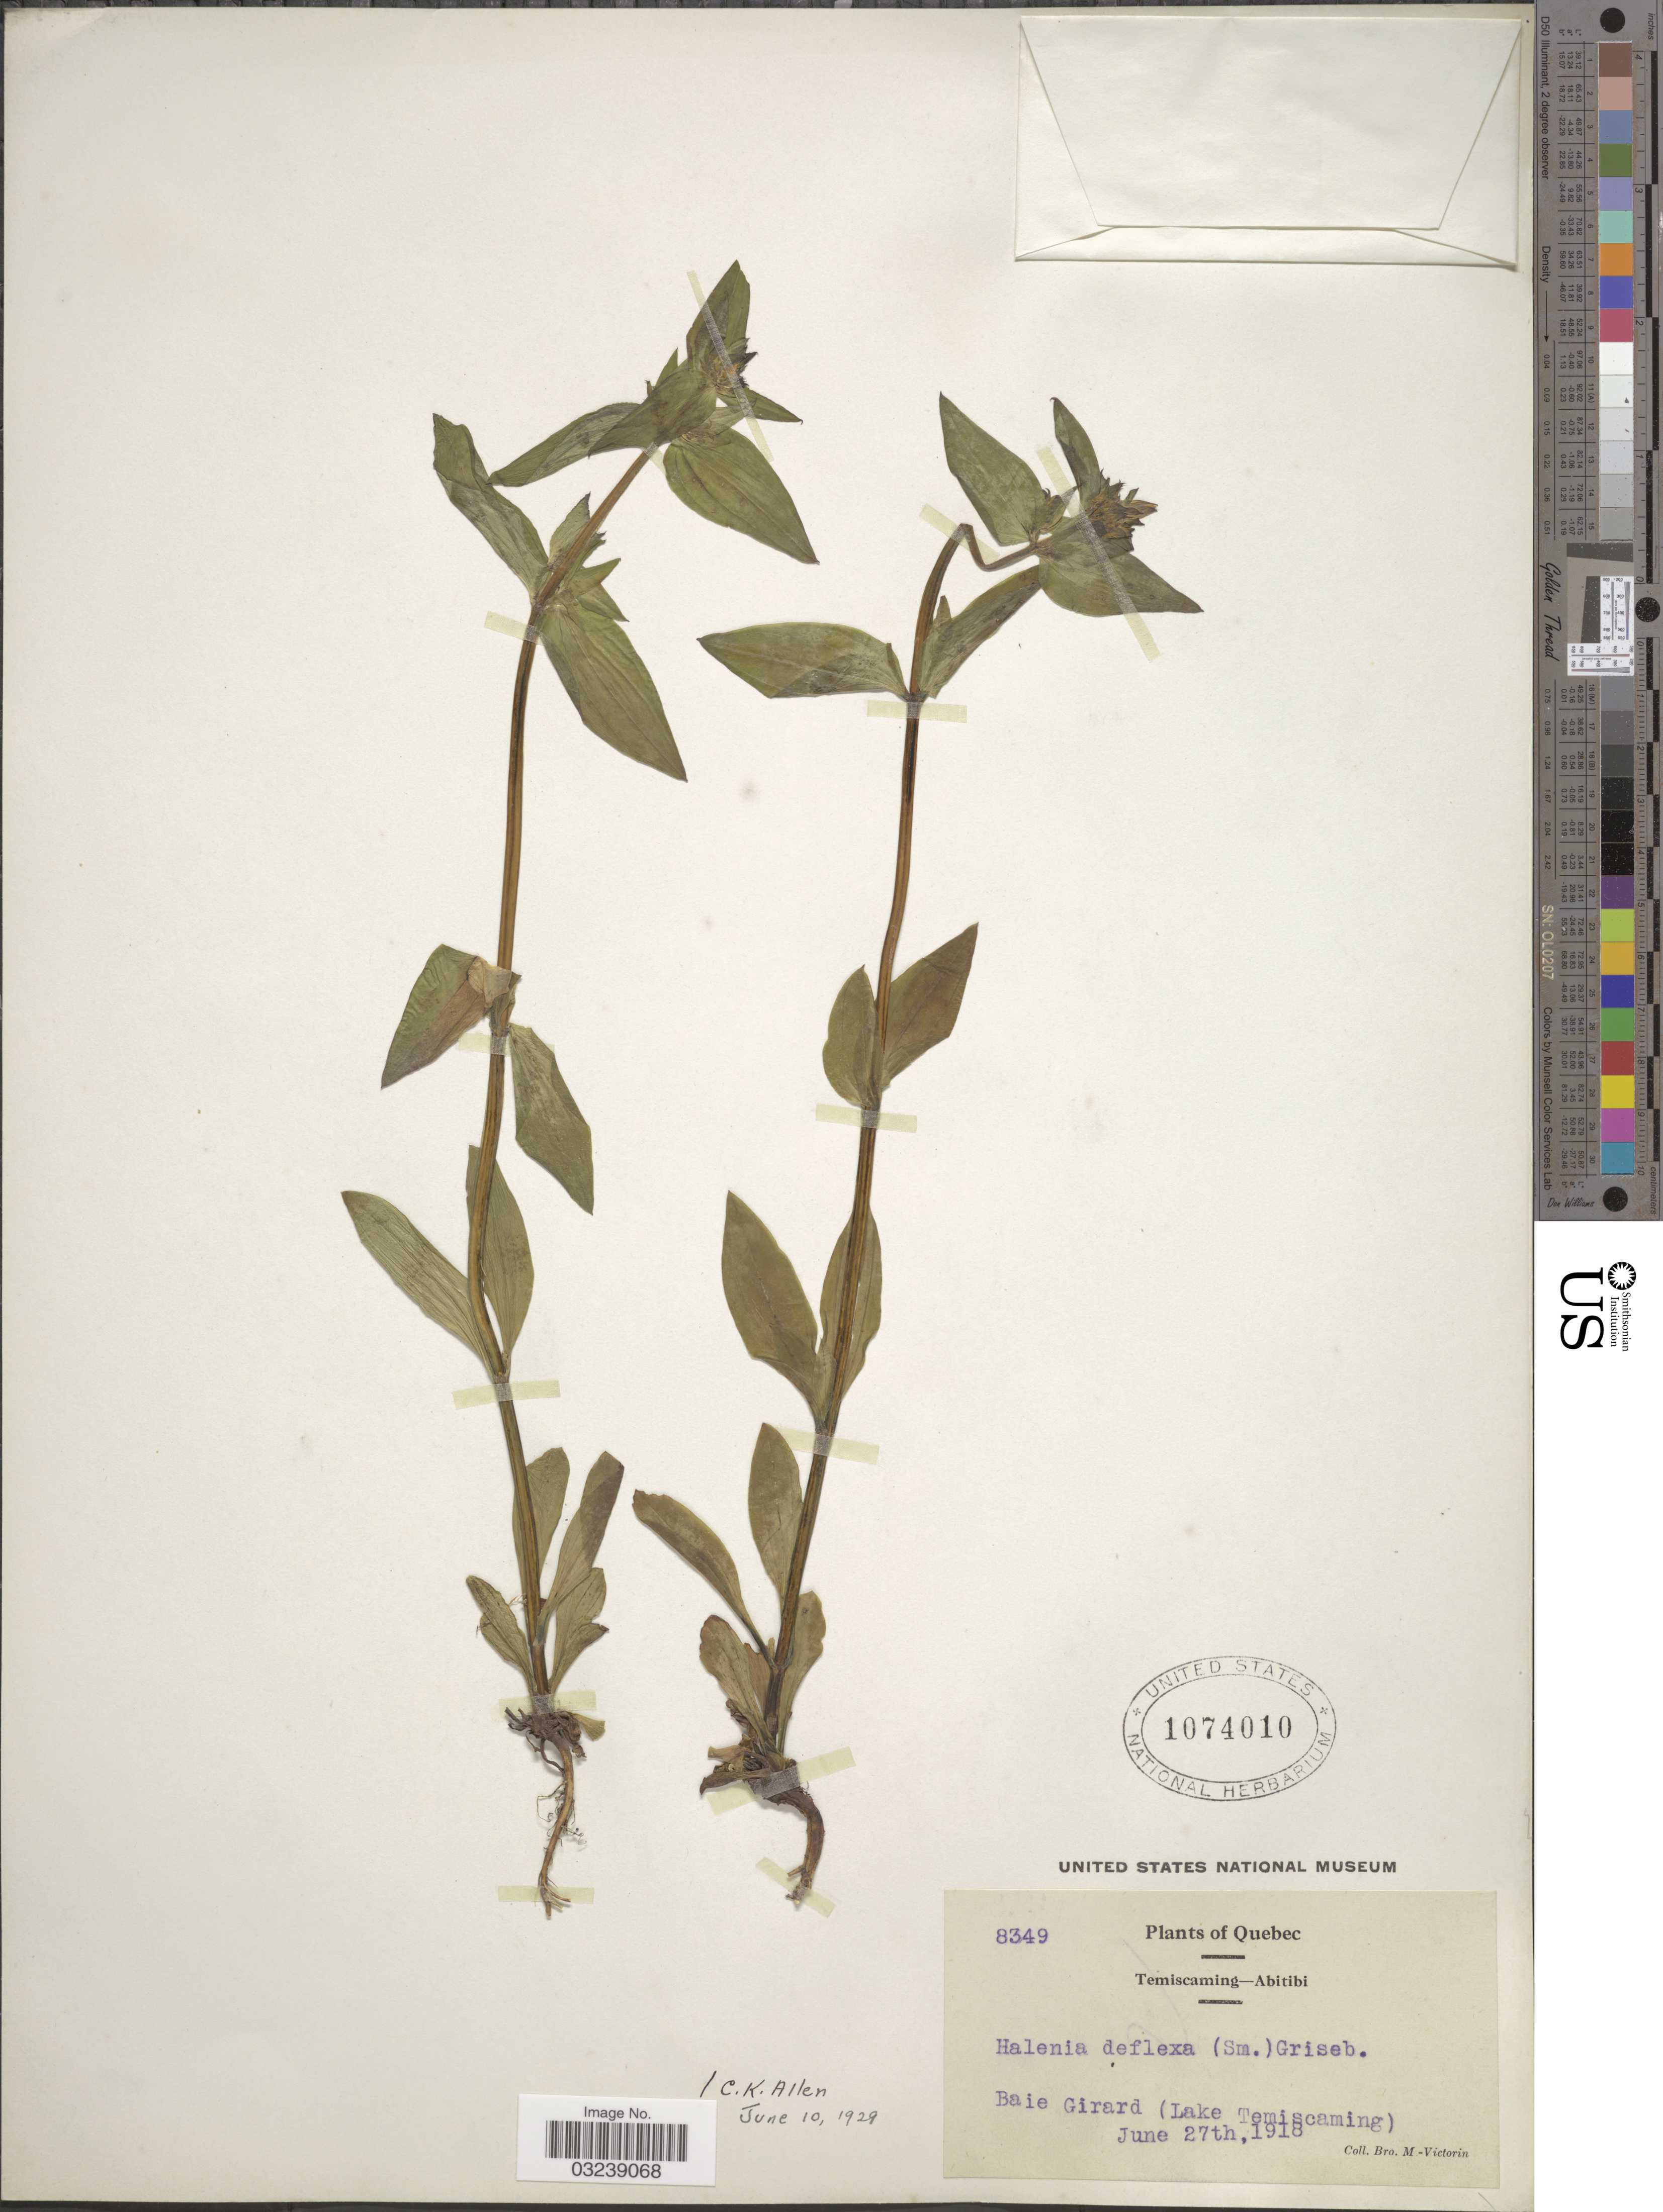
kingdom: Plantae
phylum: Tracheophyta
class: Magnoliopsida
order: Gentianales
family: Gentianaceae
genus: Halenia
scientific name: Halenia deflexa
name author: (Sm.) Griseb.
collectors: Fr. Marie-Victorin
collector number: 8349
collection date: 1918-06-27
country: Canada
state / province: Quebec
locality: Temiscaming-Abitibi. Baie Girard (Lake Temiscaming).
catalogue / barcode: US 1074010